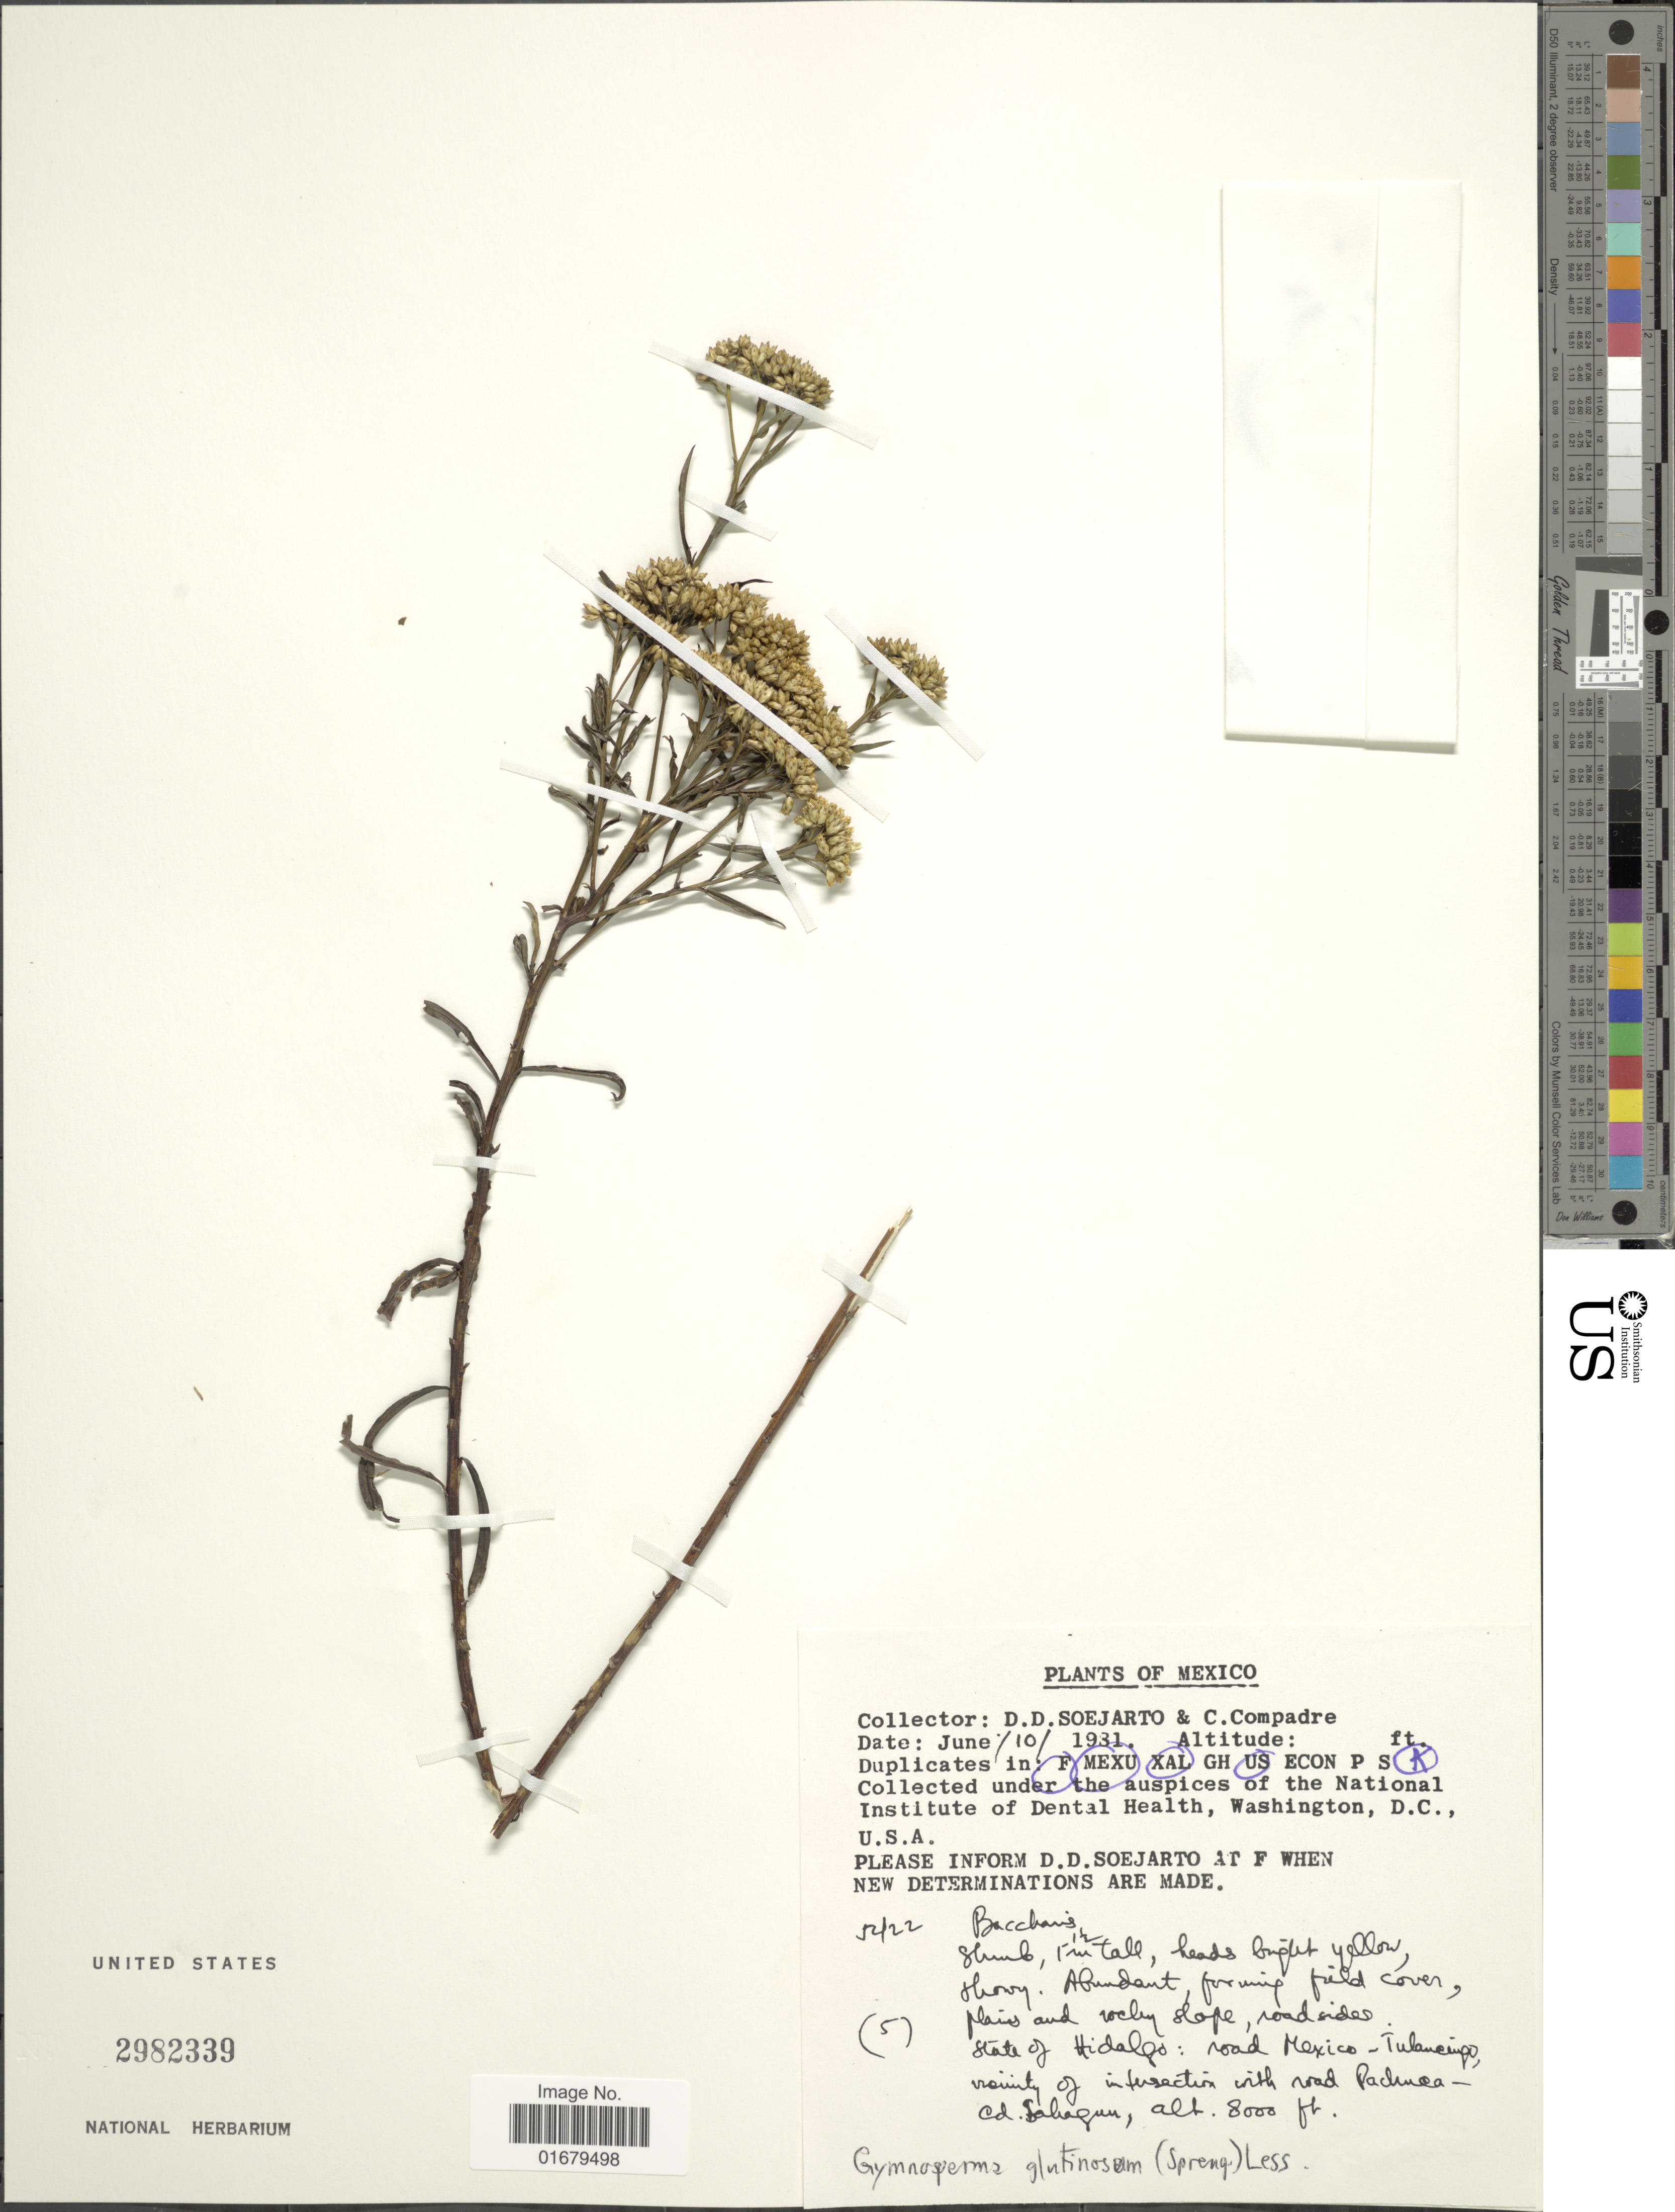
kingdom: Plantae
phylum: Tracheophyta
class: Magnoliopsida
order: Asterales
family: Asteraceae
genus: Gymnosperma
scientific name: Gymnosperma glutinosum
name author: (Spreng.) Less.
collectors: C. Compadre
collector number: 5422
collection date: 1931-06-10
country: Mexico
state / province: Hidalgo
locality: Road Mexico-Tulancingo, vicinity of intersection with road Pachuca - Cd. Tahegua [interpreted]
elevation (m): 2438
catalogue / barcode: US 2982339